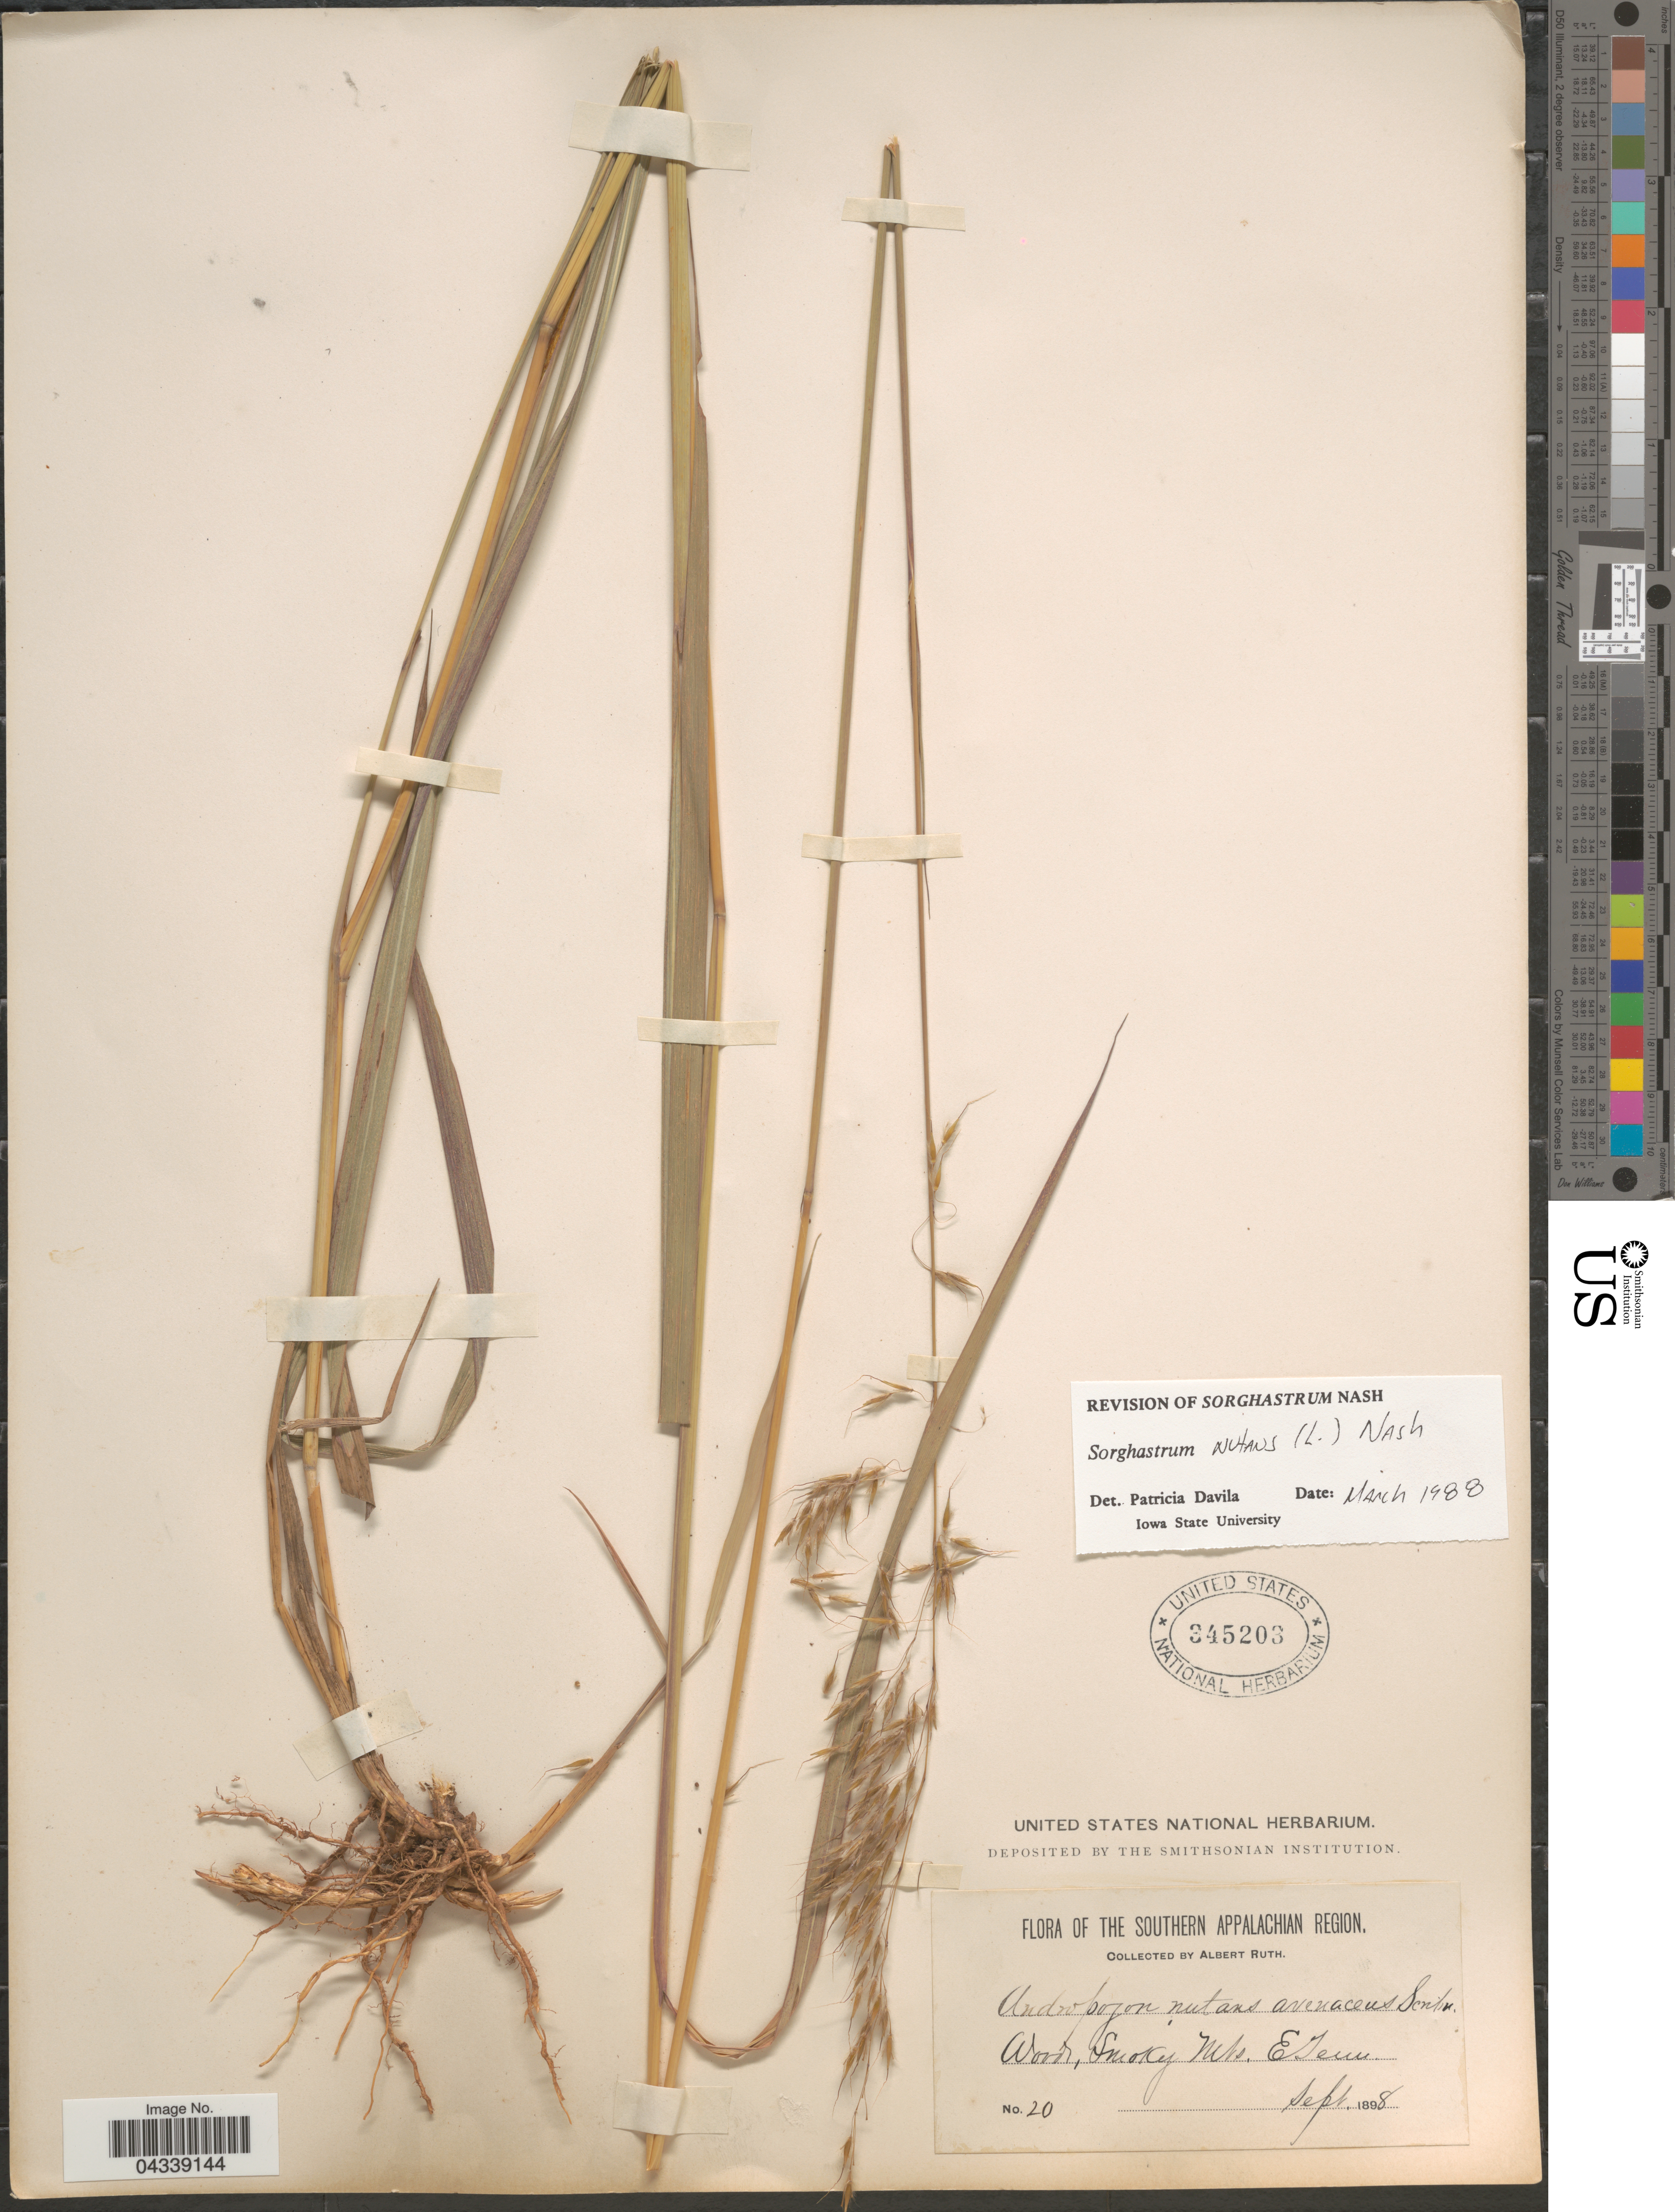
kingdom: Plantae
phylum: Tracheophyta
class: Liliopsida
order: Poales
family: Poaceae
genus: Sorghastrum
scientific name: Sorghastrum nutans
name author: (L.) Nash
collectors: A. Ruth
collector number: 20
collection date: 1898-09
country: United States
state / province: Tennessee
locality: Southern Appalachian Region. Woods, Smoky Mts. E. Tenn.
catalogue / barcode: US 345203